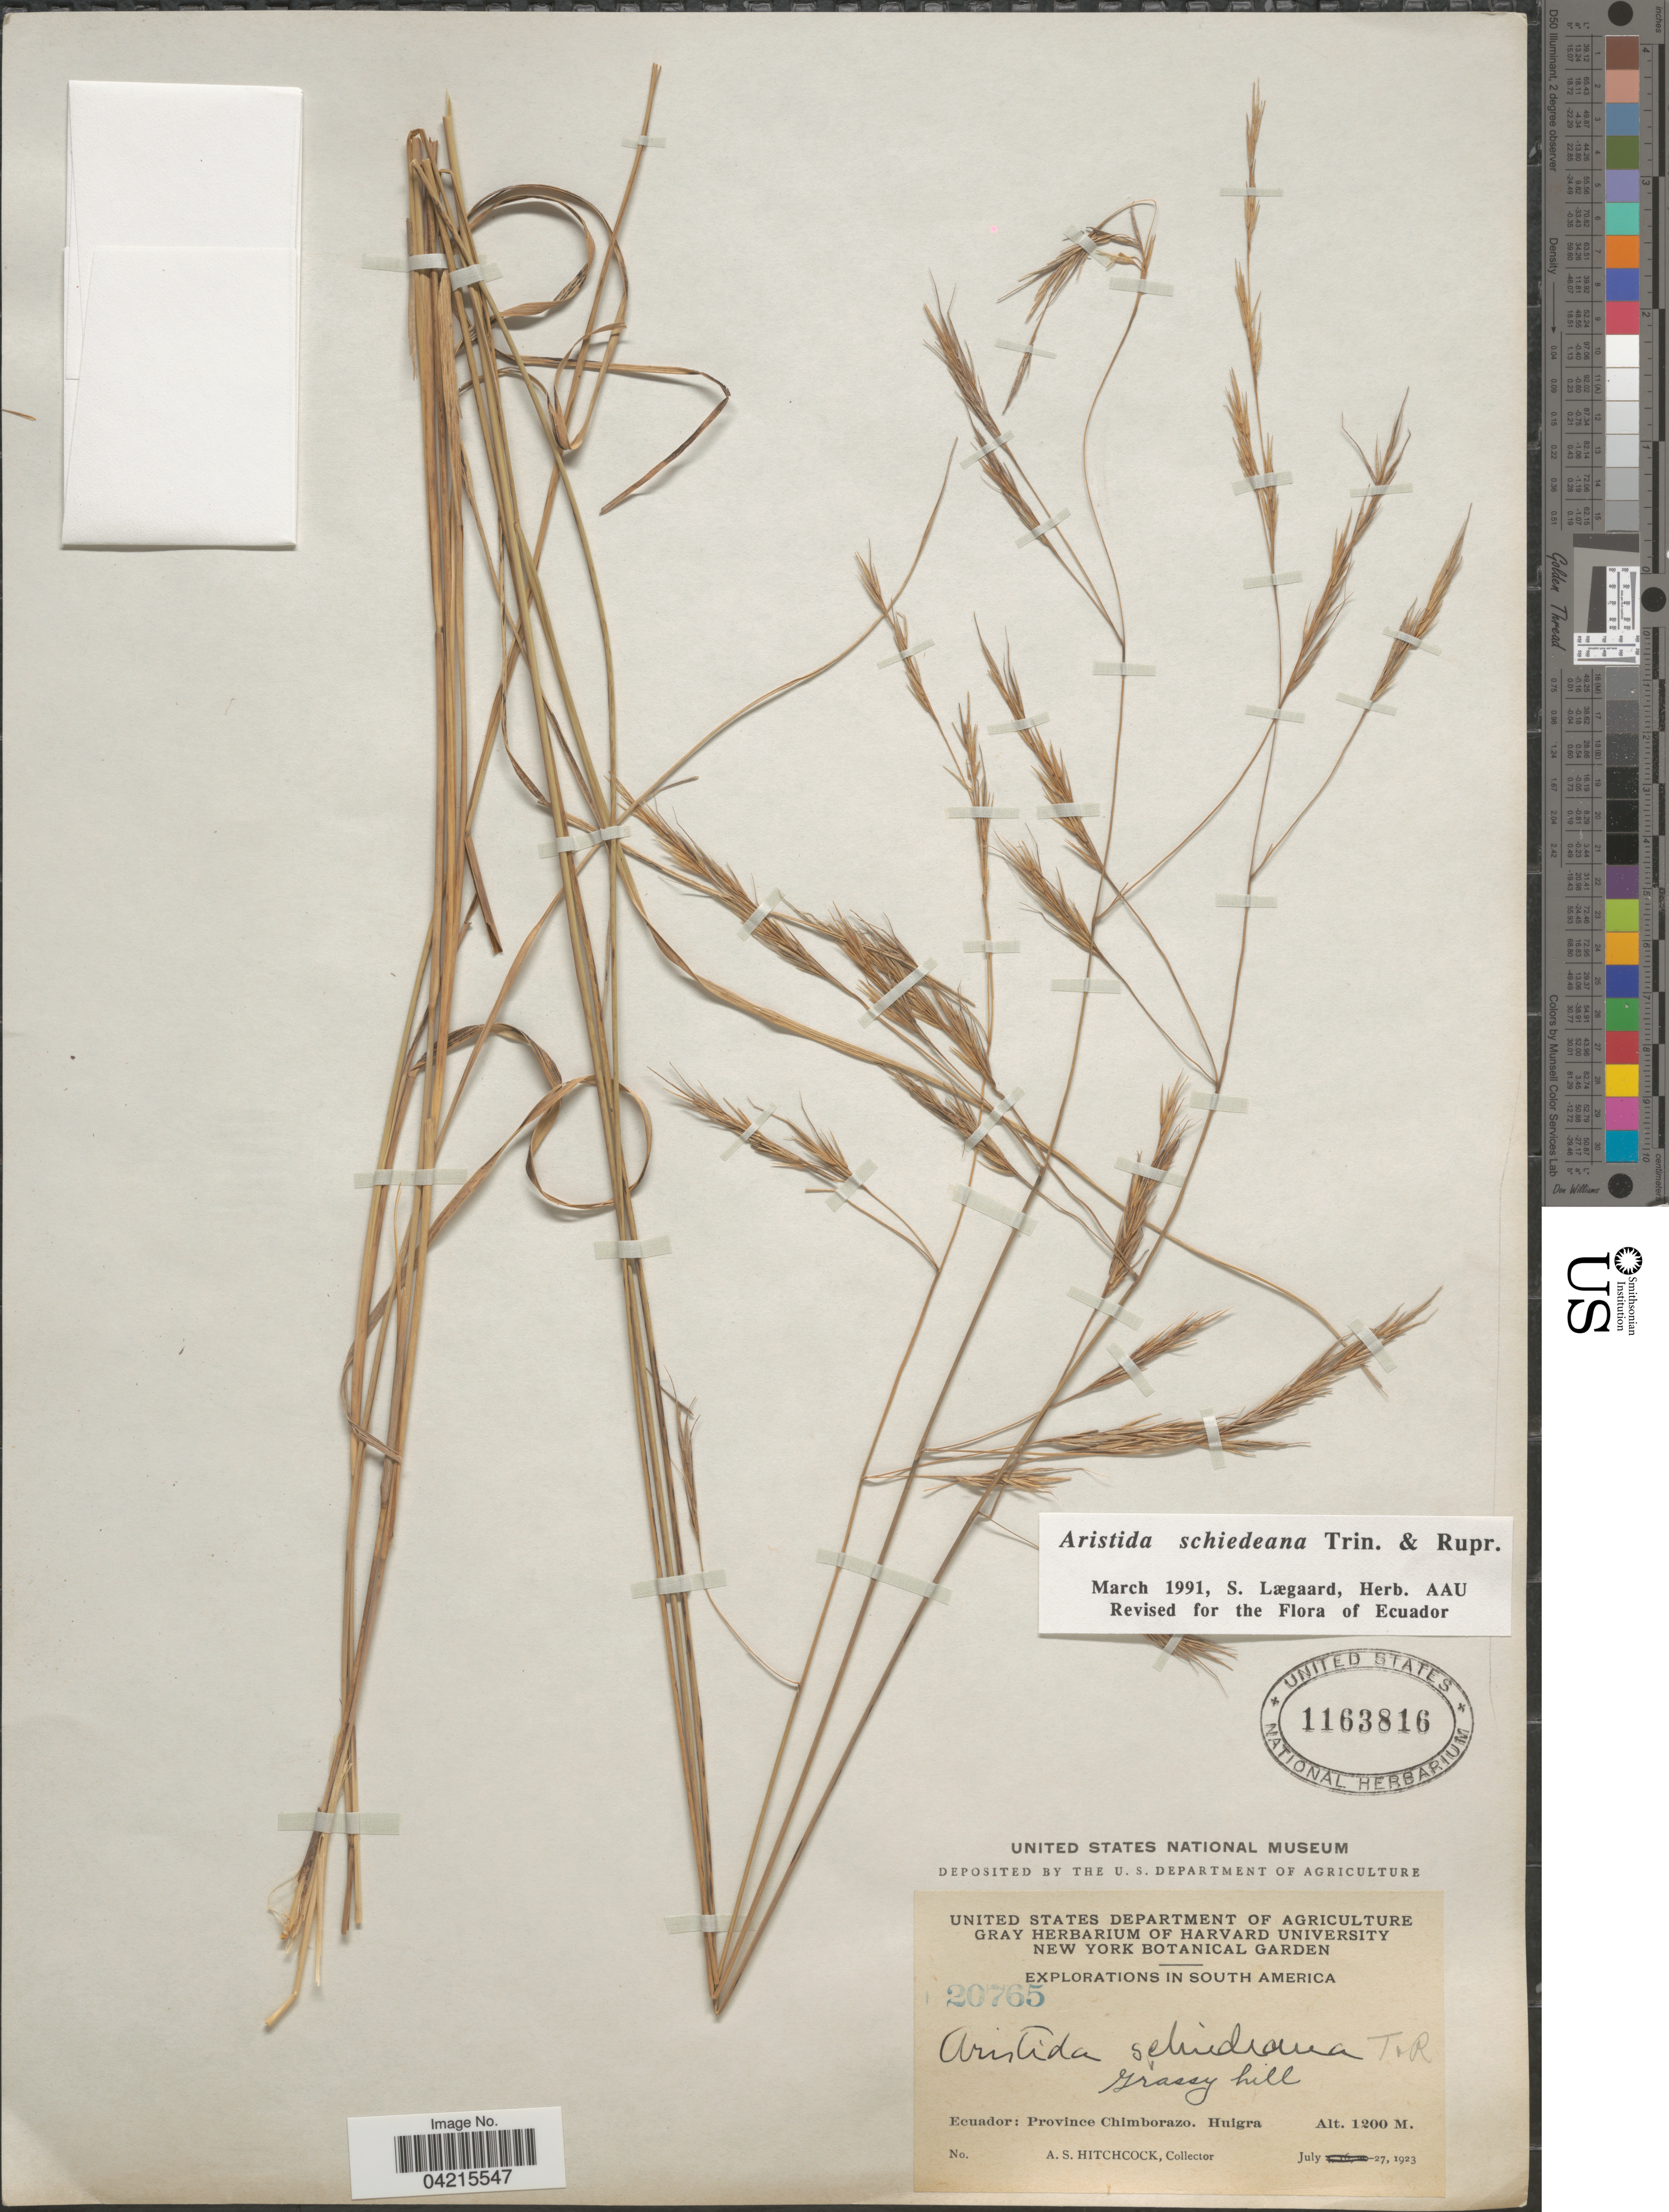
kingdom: Plantae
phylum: Tracheophyta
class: Liliopsida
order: Poales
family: Poaceae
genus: Aristida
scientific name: Aristida schiedeana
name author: Trin. & Rupr.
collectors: A. S. Hitchcock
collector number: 20765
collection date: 1923-07-27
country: Ecuador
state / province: Chimborazo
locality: Explorations in South America. Grassy hill. Huigra.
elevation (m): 1200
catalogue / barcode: US 1163816